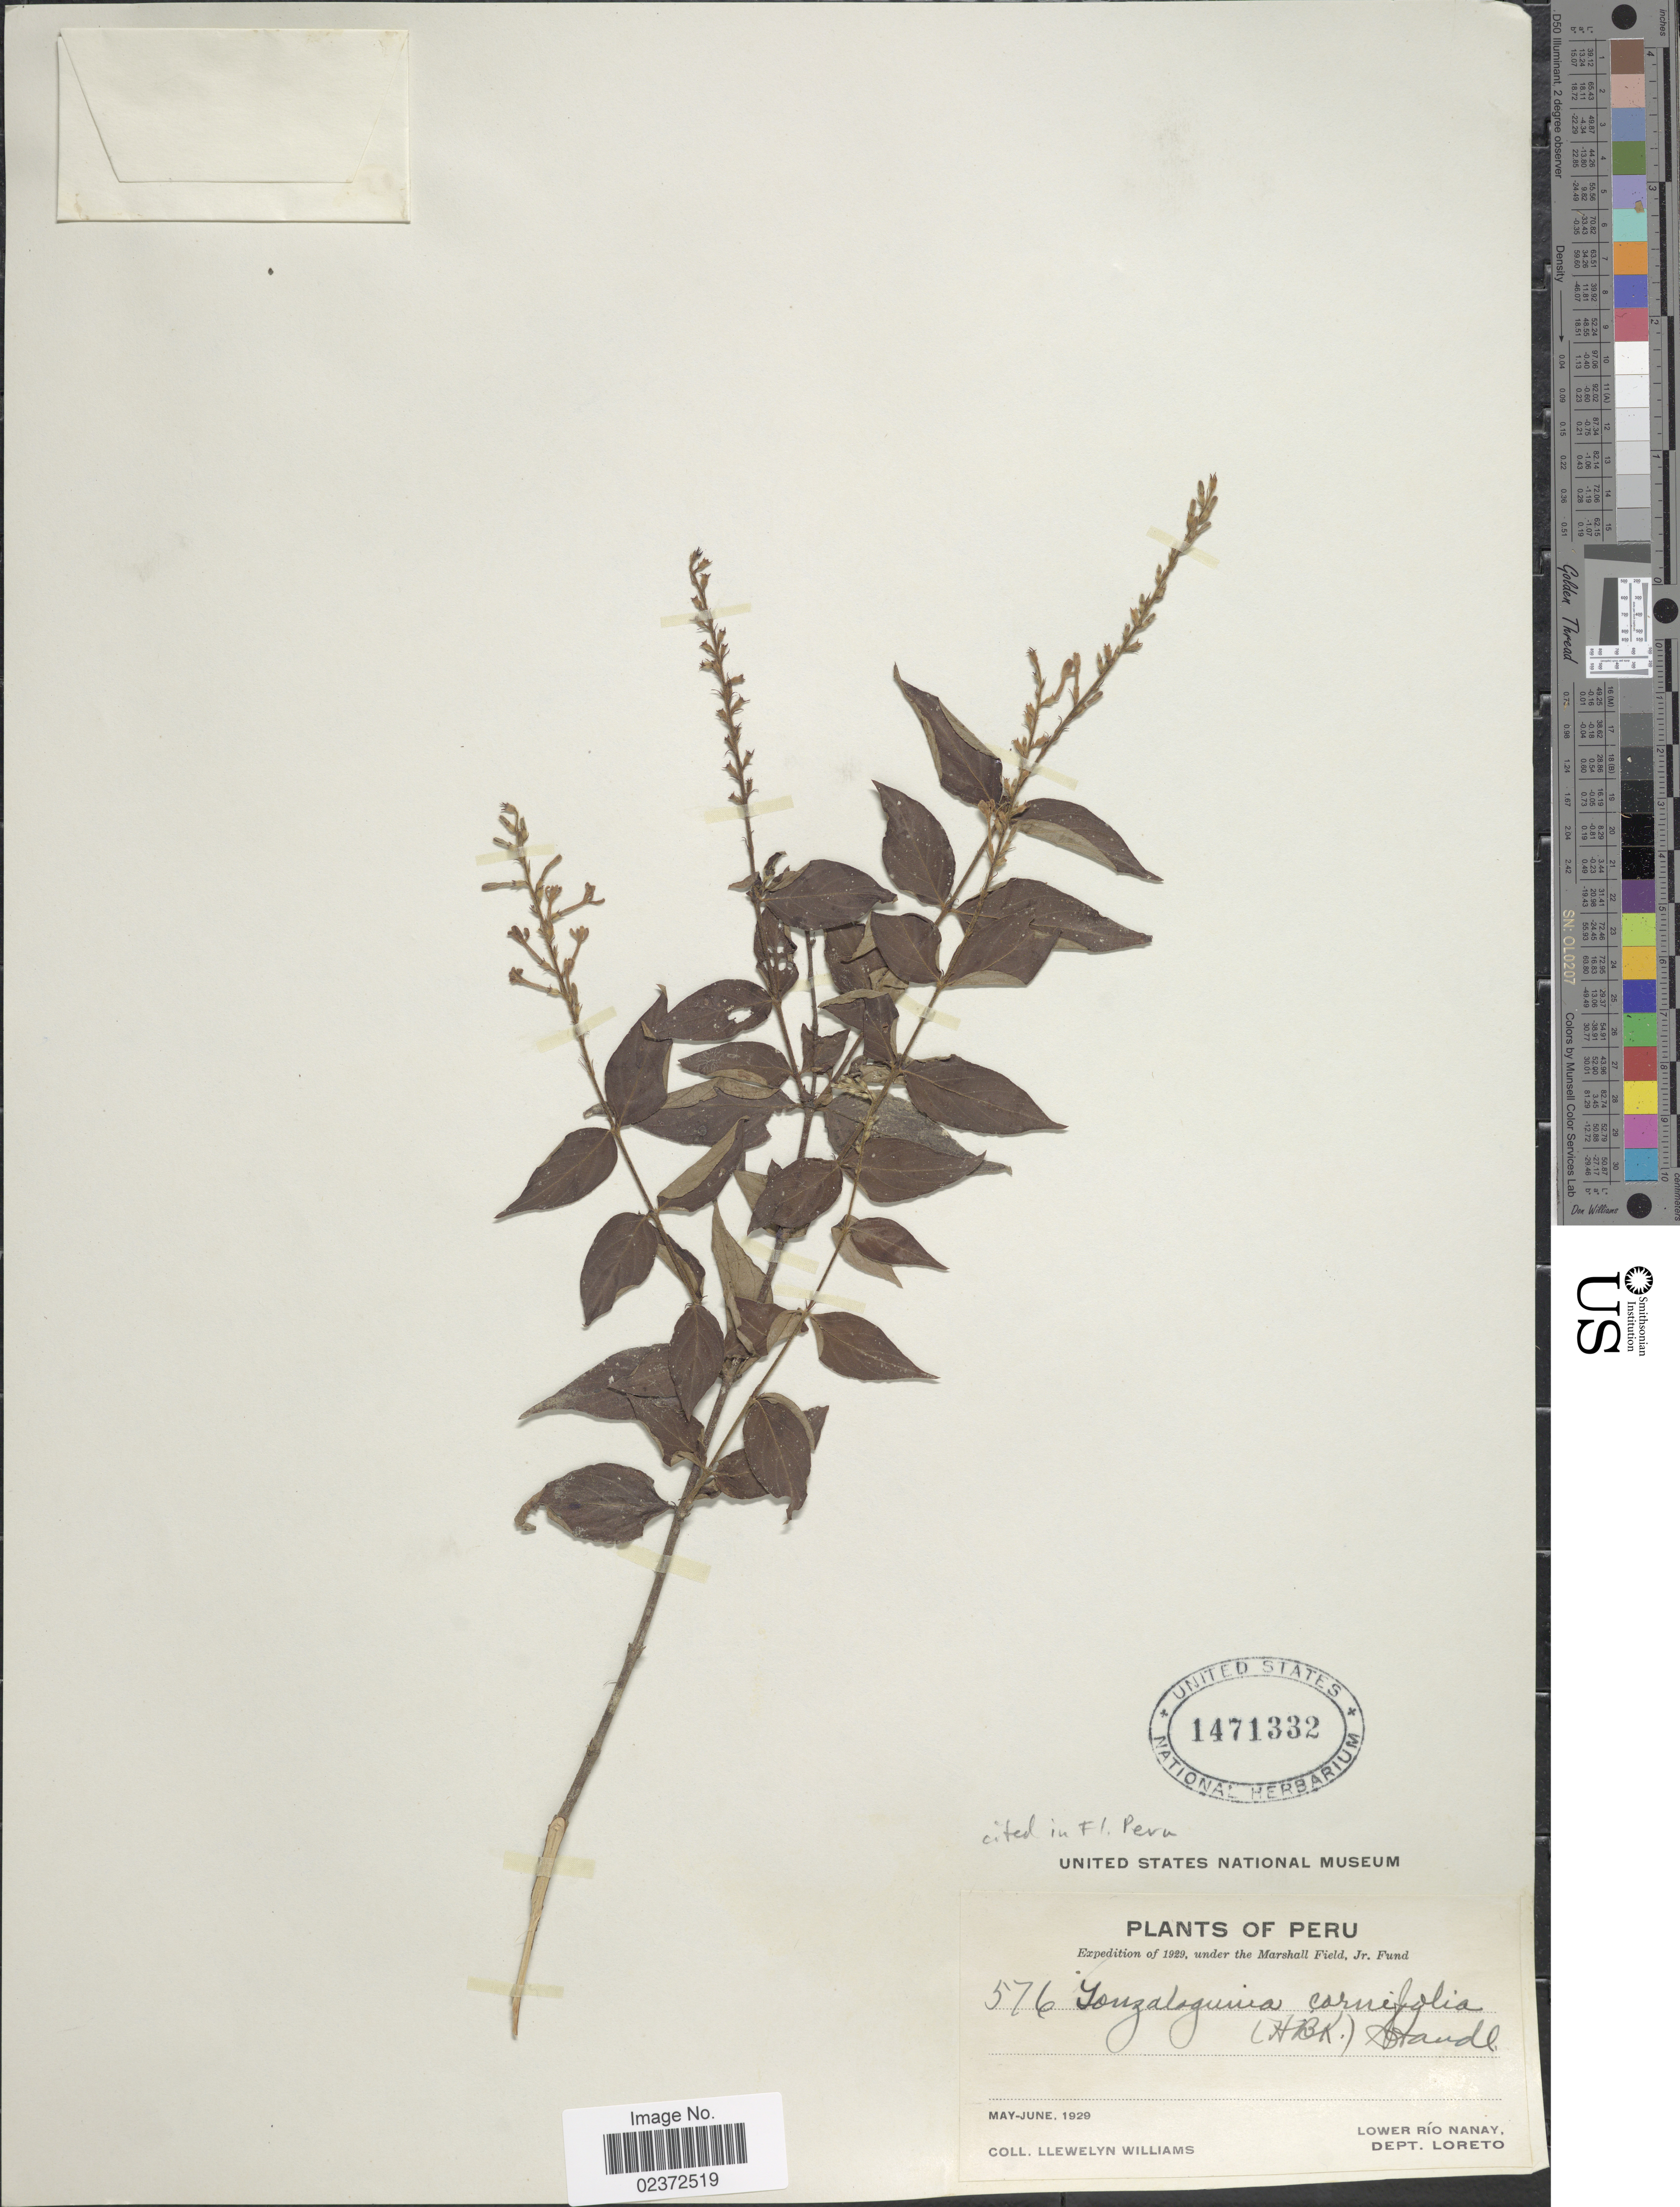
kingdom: Plantae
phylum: Tracheophyta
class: Magnoliopsida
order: Gentianales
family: Rubiaceae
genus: Gonzalagunia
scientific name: Gonzalagunia cornifolia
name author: (Kunth) Standl.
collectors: Ll. Williams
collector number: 576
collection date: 1929-05/1929-06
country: Peru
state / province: Loreto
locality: Lower Río Nanay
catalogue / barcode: US 1471332